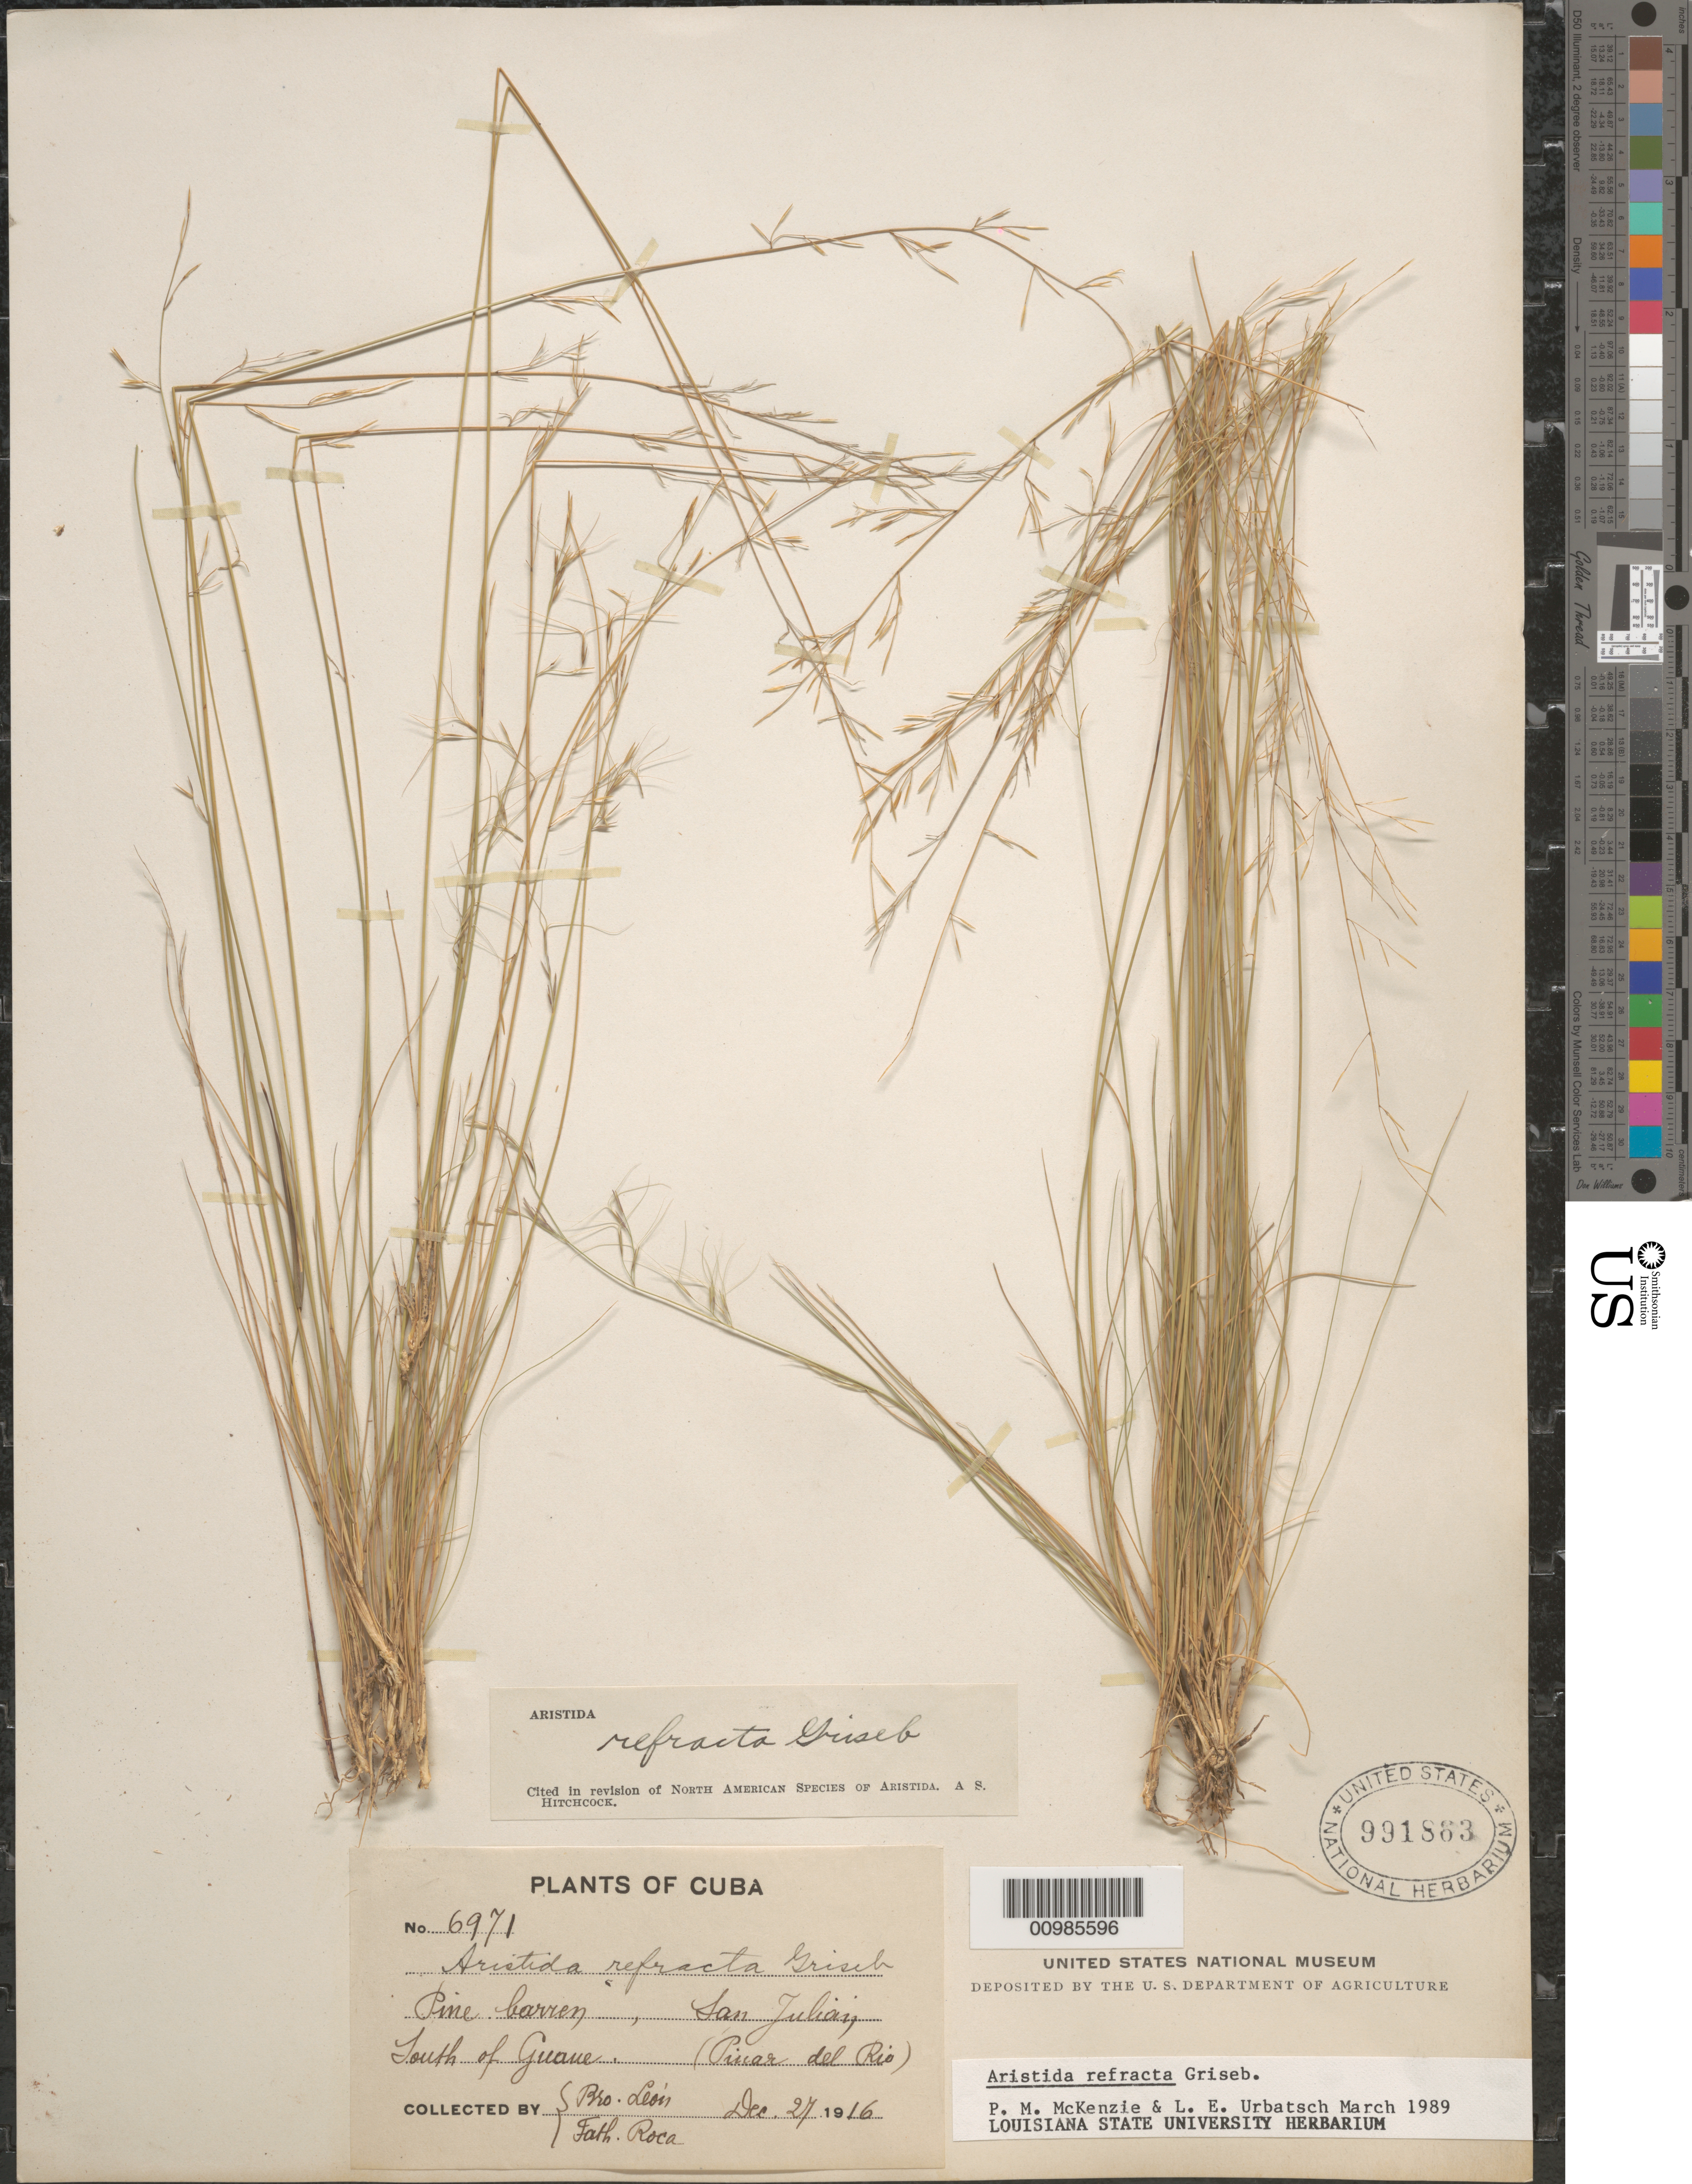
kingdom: Plantae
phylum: Tracheophyta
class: Liliopsida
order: Poales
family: Poaceae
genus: Aristida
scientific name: Aristida refracta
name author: Griseb.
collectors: Bro. León & M. Roca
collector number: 6971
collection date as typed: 27 Dec 1916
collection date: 1916-12-27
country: Cuba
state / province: Pinar del Rio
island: Cuba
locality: San Julian, South of Guane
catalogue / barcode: US 991863